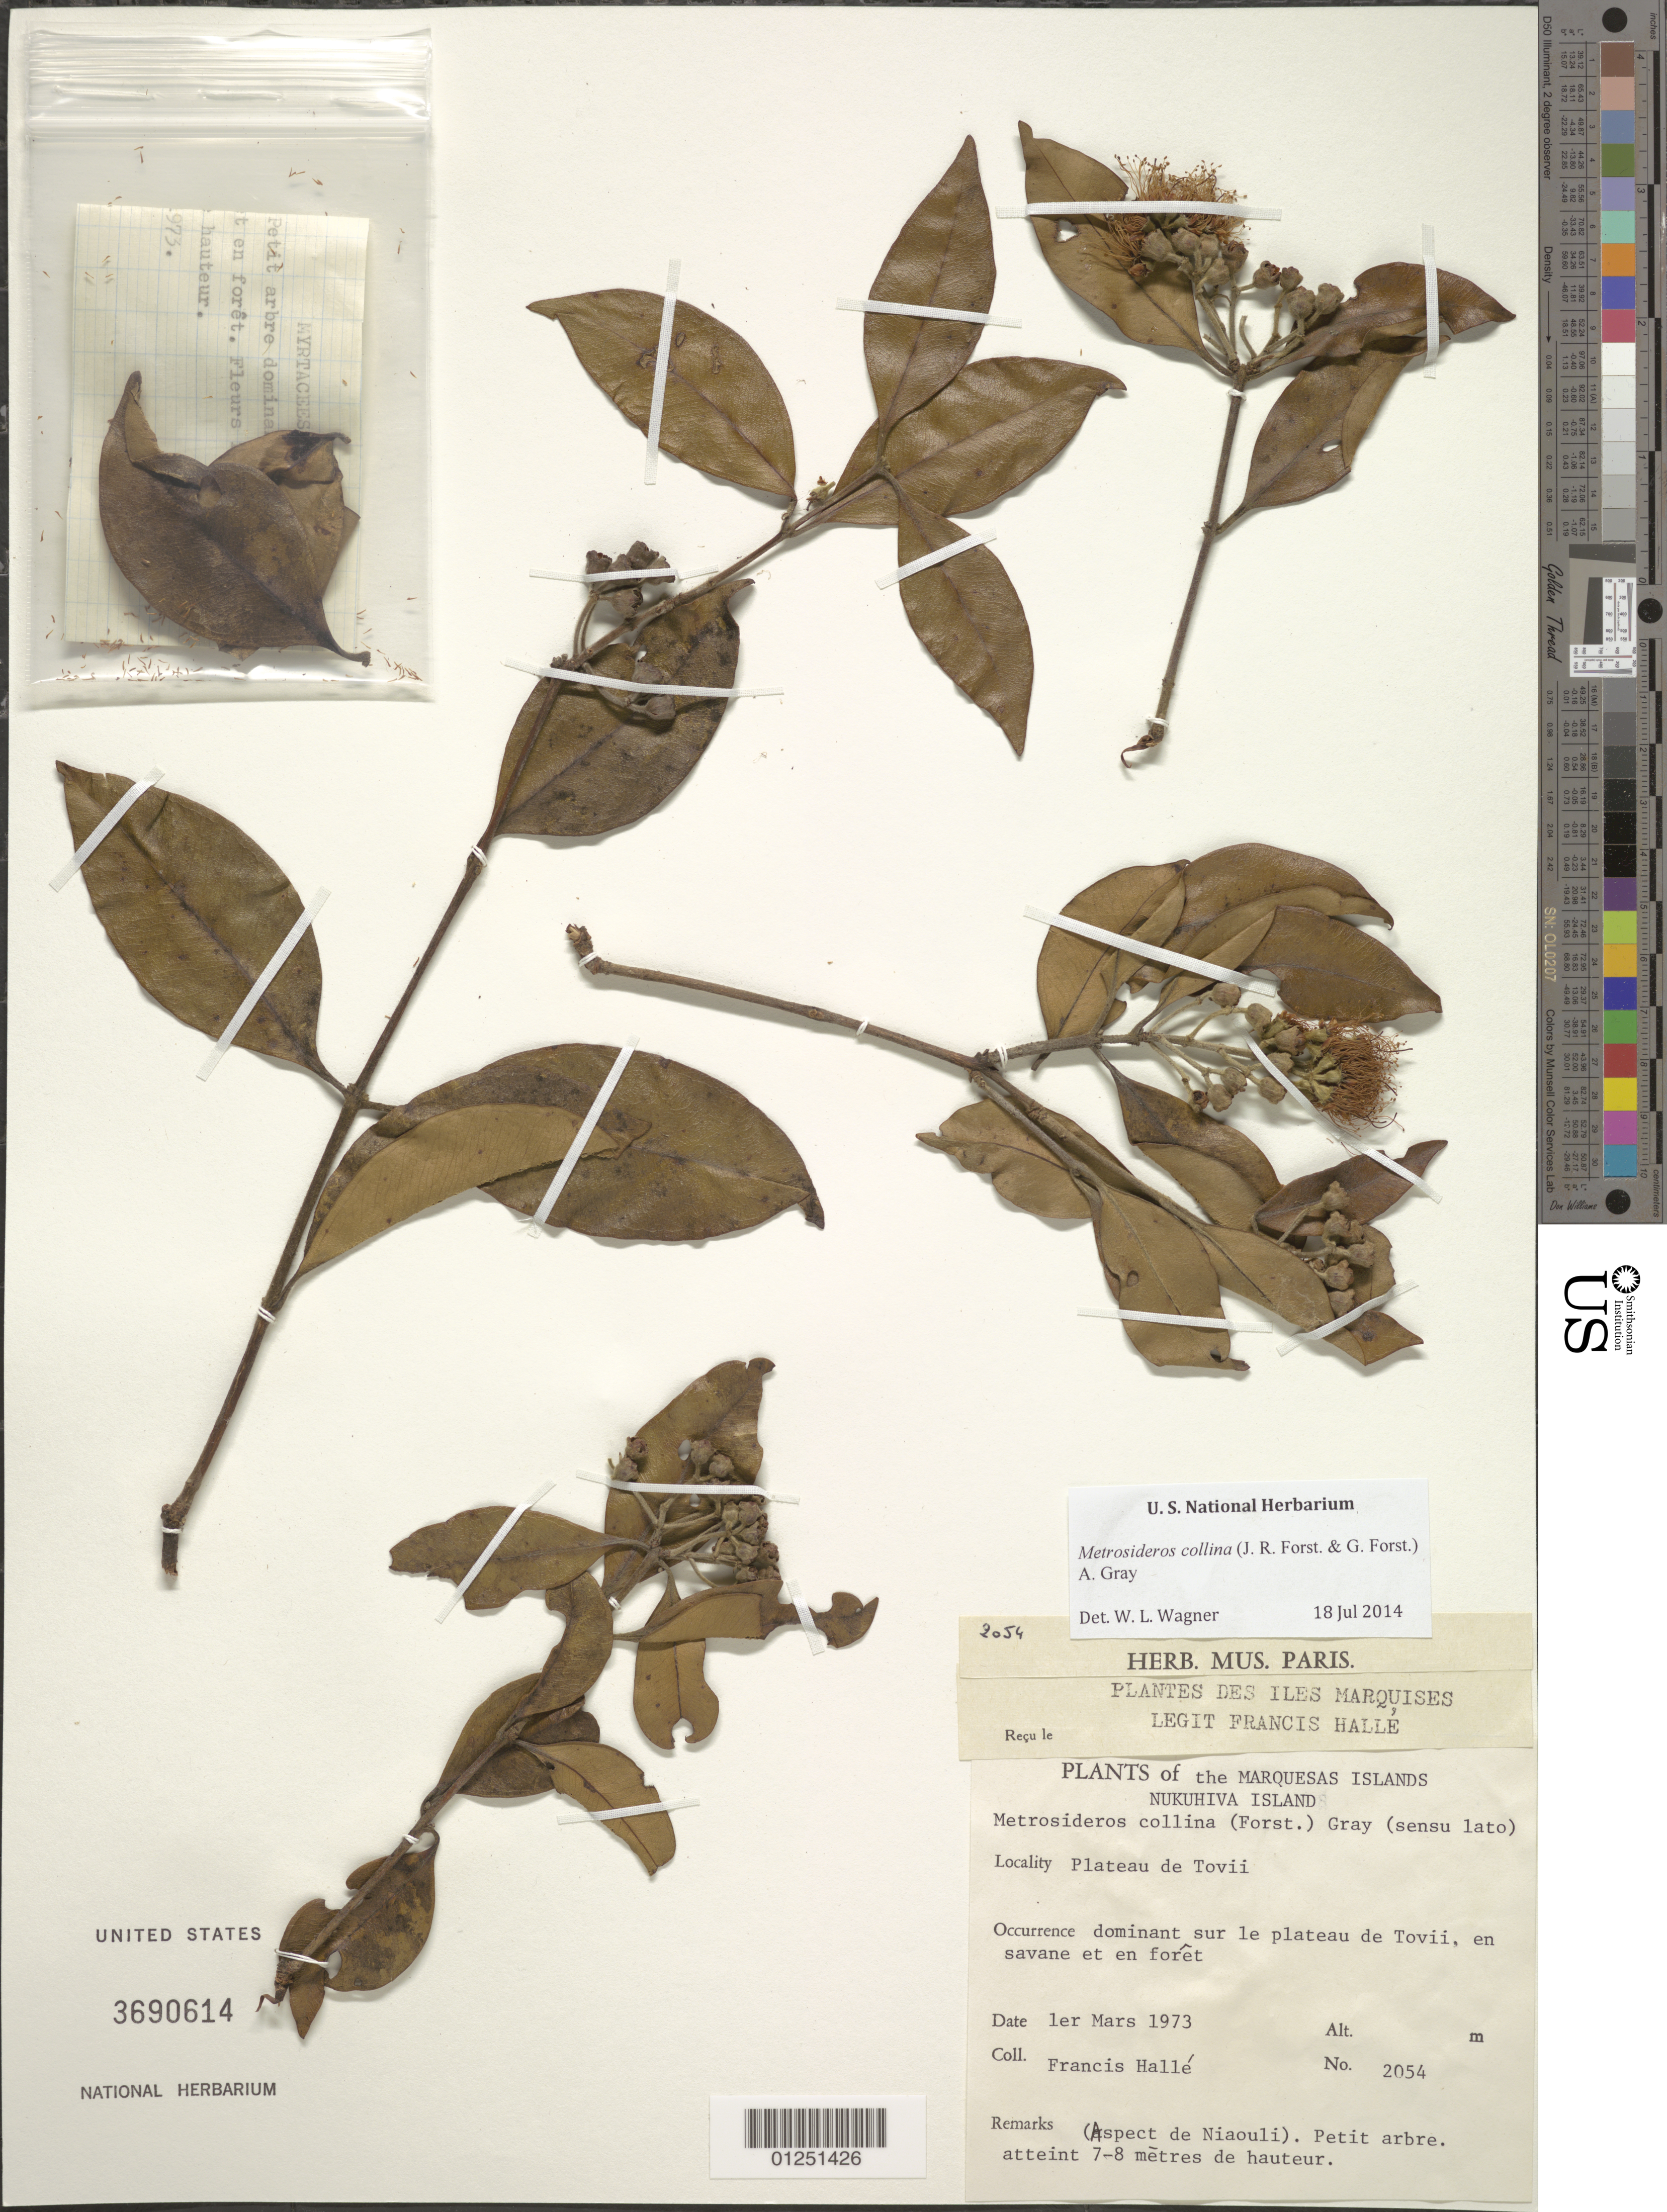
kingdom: Plantae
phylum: Tracheophyta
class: Magnoliopsida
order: Myrtales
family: Myrtaceae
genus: Metrosideros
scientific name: Metrosideros collina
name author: (J.R. Forst. & G. Forst.) A. Gray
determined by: Wagner, W. L., (BOT), Smithsonian Institution - National Museum of Natural History (UNITED STATES)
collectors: F. Hallé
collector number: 2054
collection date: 1973-03-01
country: French Polynesia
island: Nuku Hiva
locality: Plateau de Toovii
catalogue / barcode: US 3690614